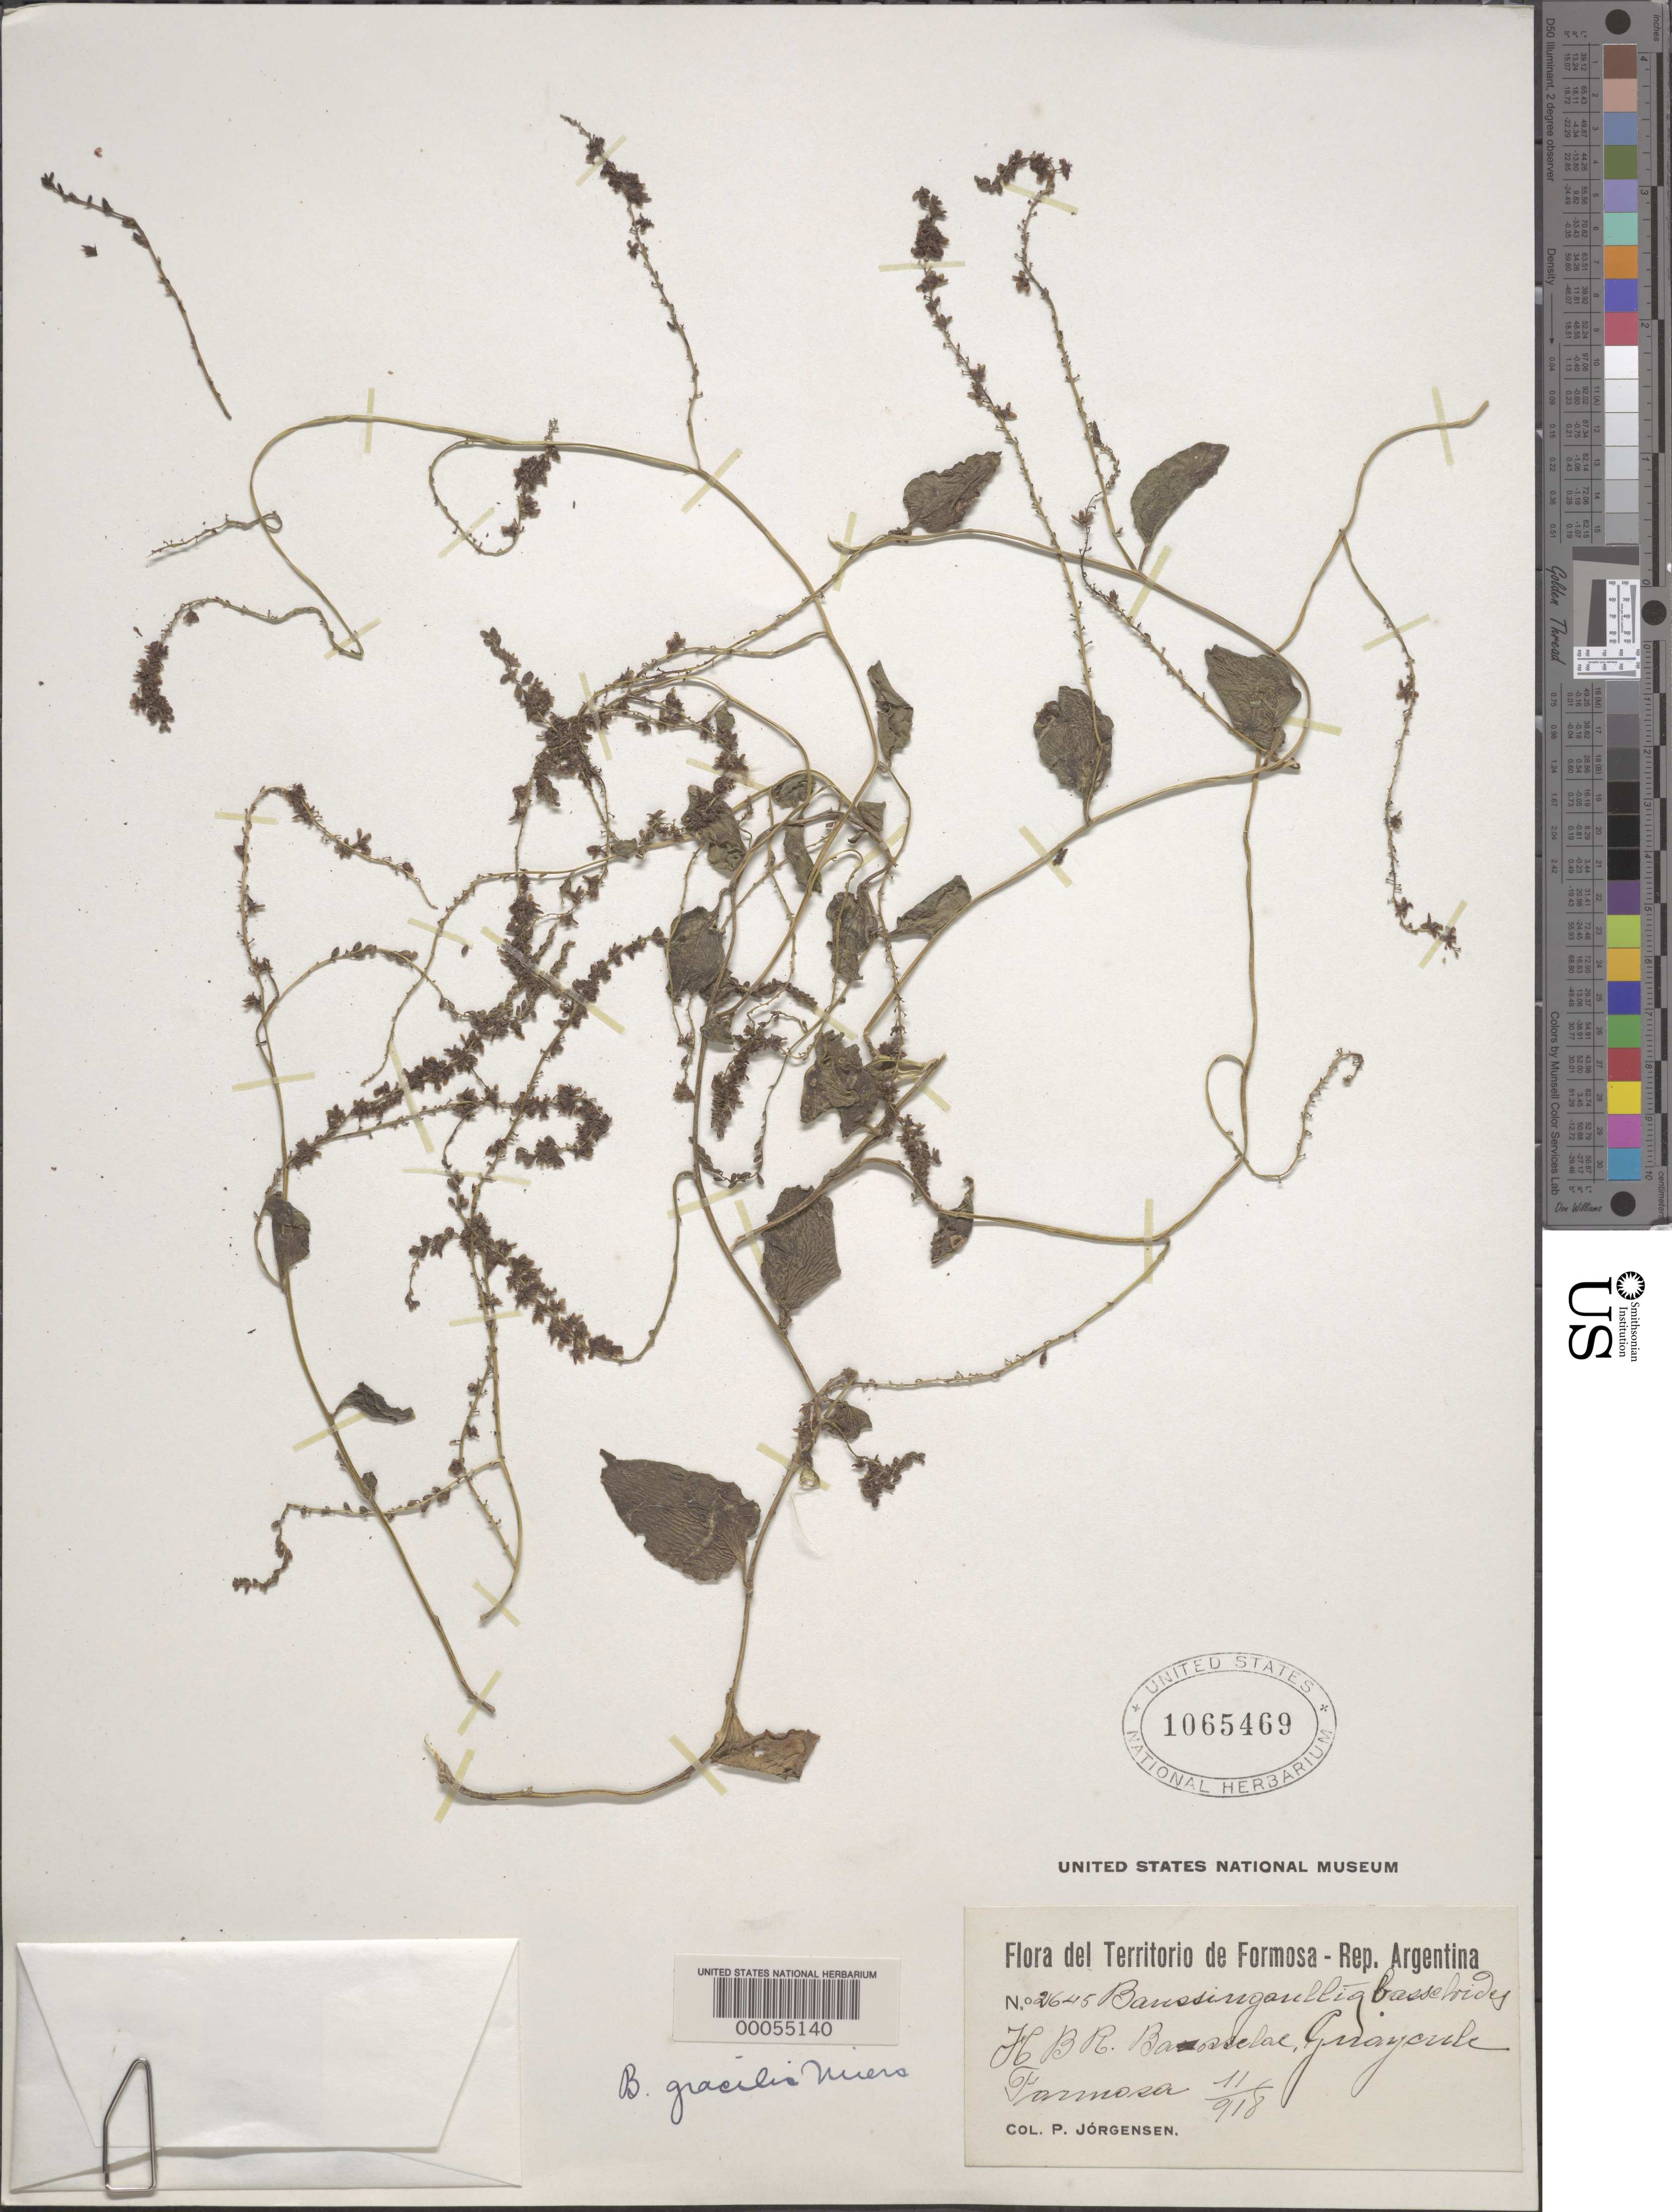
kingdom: Plantae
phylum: Tracheophyta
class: Magnoliopsida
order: Caryophyllales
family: Basellaceae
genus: Anredera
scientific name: Anredera baselloides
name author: (Kunth) Baill.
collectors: P. Jorgensen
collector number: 21645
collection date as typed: Nov 1918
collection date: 1918-11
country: Argentina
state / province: Formosa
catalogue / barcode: US 1065469